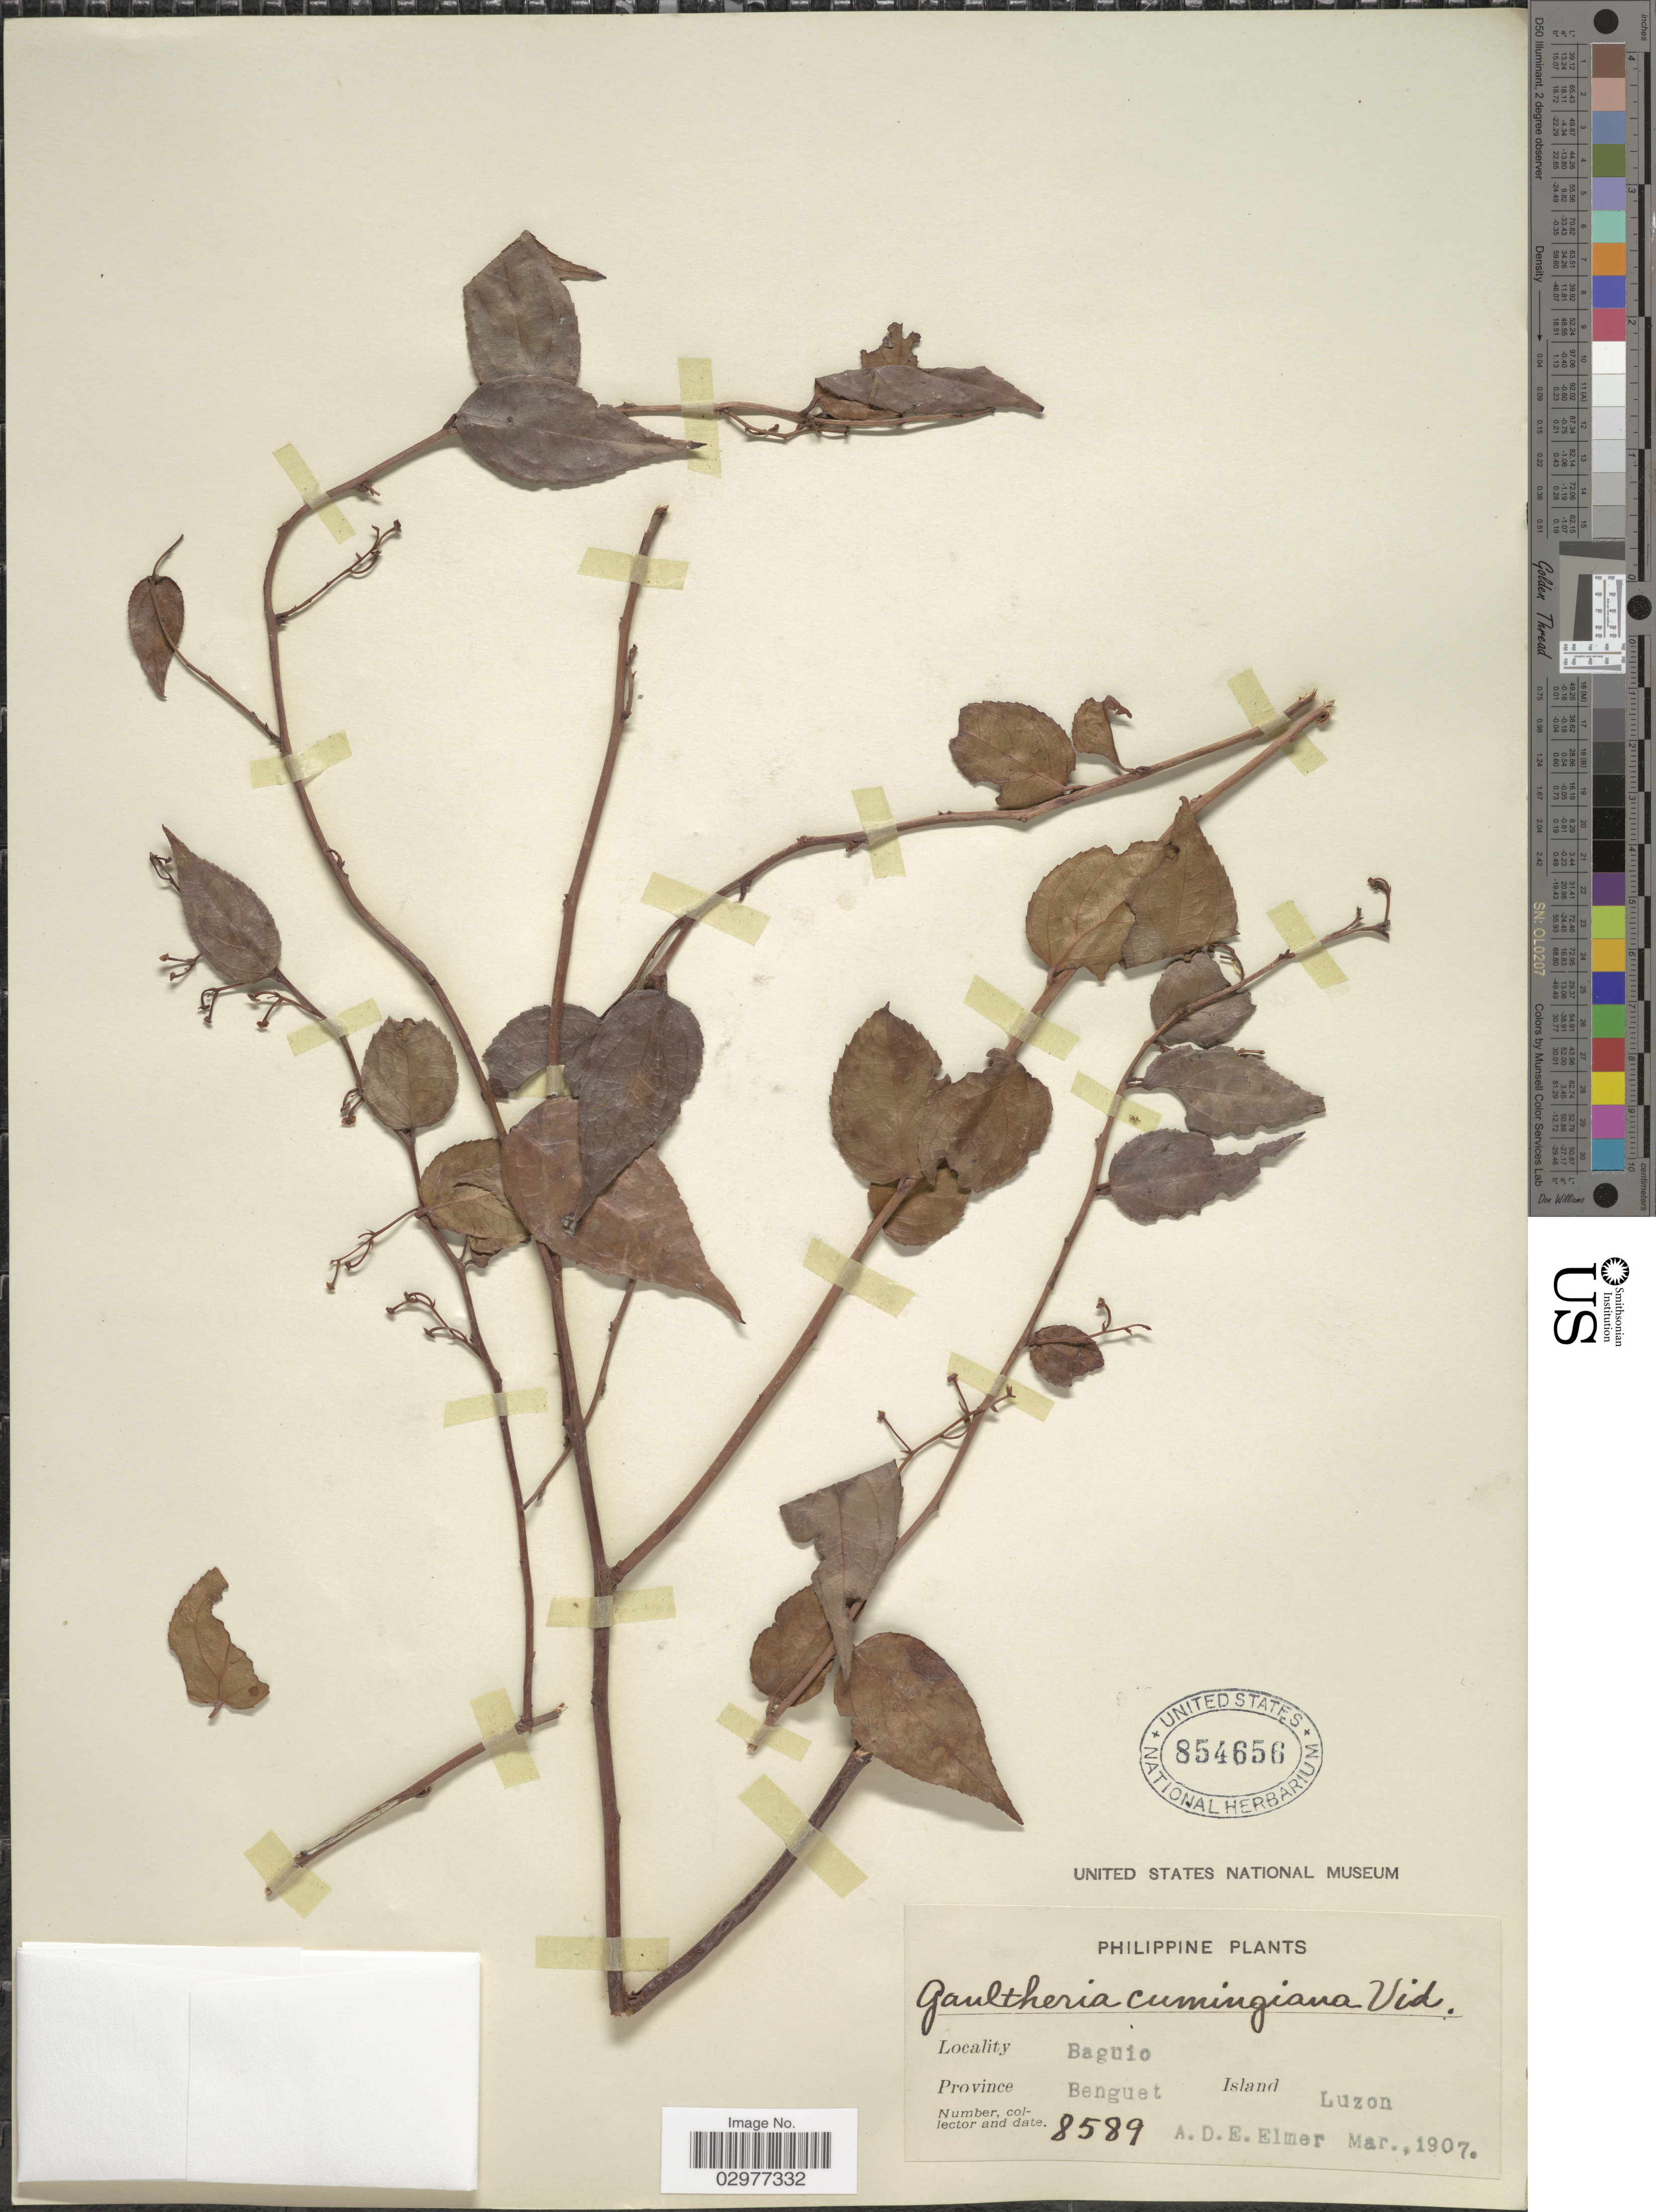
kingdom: Plantae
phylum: Tracheophyta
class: Magnoliopsida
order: Ericales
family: Ericaceae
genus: Gaultheria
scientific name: Gaultheria cumingiana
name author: S. Vidal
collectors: A. D. E. Elmer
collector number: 8589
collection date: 1907-03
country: Philippines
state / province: Cordillera (Administrative Region)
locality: Baguio, Province Benguet, Island Luzon.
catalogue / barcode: US 854656